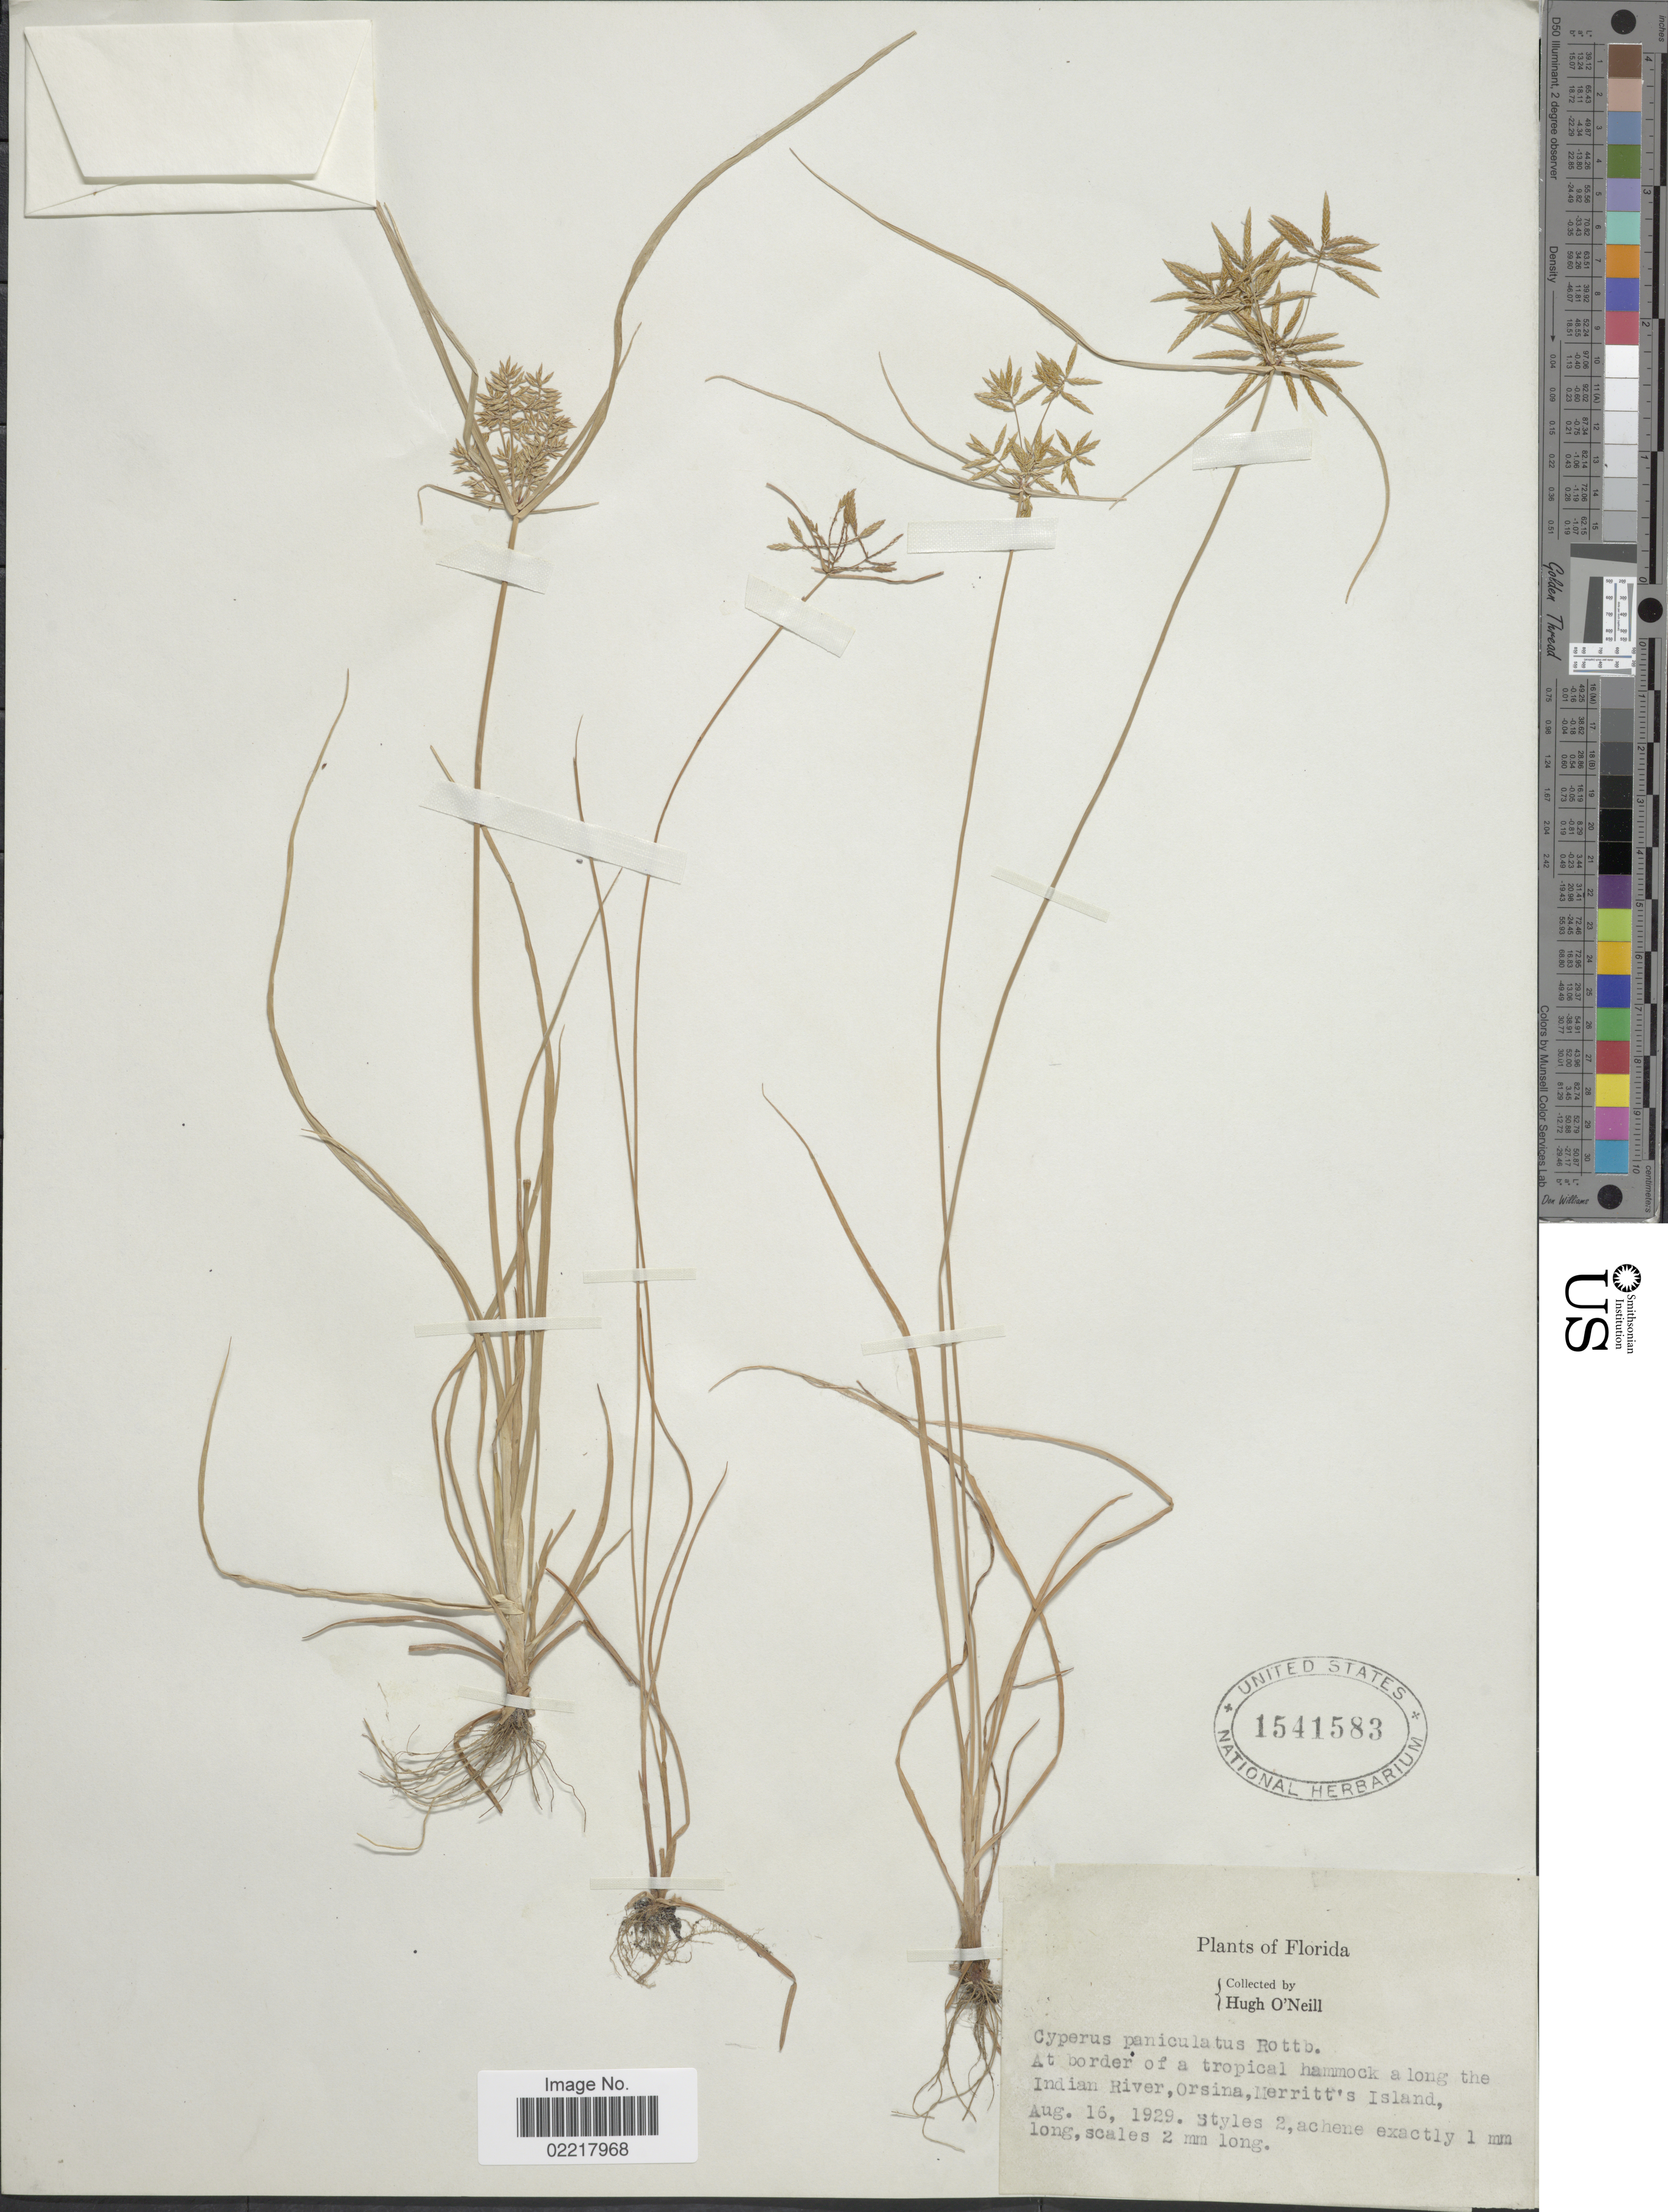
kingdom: Plantae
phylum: Tracheophyta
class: Liliopsida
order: Poales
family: Cyperaceae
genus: Cyperus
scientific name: Cyperus polystachyos var. texensis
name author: (Torr.) Fernald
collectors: H. O'Neill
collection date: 1929-08-16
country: United States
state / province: Florida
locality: At border of a tropical hammock along the Indian River, Orsina, Merritt's Island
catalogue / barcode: US 1541583